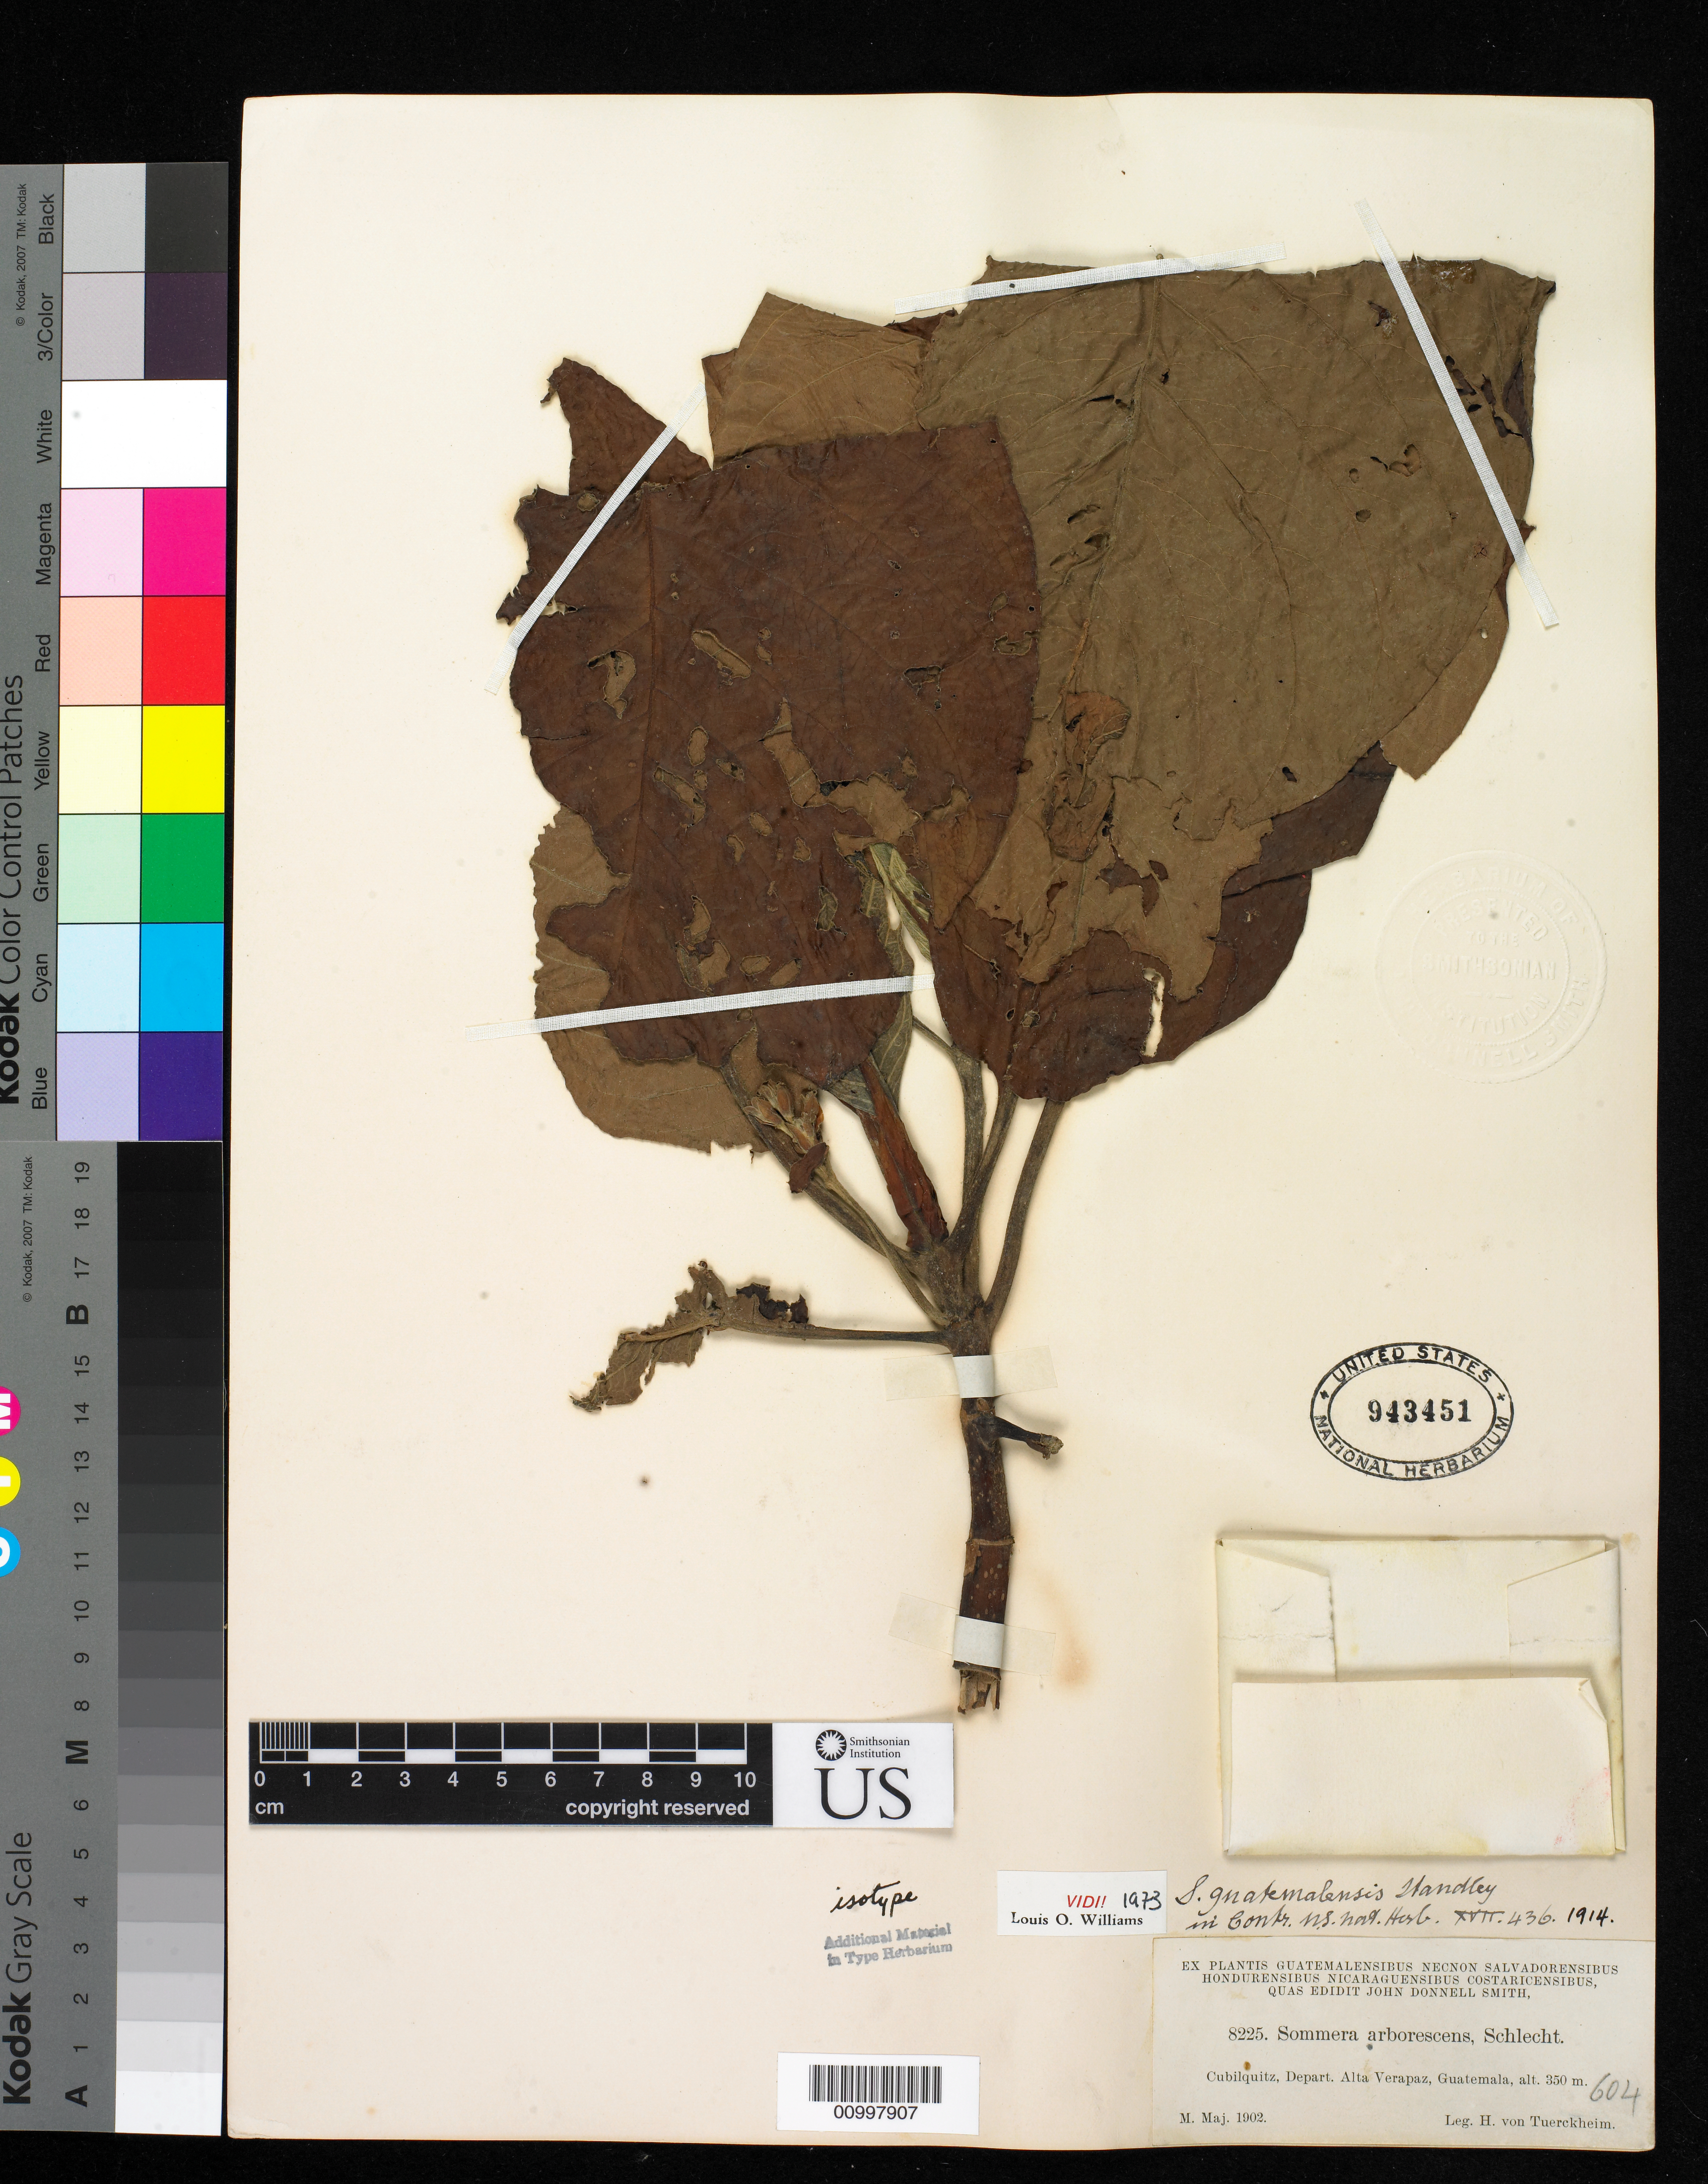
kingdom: Plantae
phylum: Tracheophyta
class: Magnoliopsida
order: Gentianales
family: Rubiaceae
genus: Sommera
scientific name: Sommera guatemalensis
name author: Standl.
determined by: Williams, Louis O.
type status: Isotype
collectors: J. Donnell Smith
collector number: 8225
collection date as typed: May 1902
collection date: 1902-05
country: Guatemala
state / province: Alta Verapaz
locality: Cubilquitz.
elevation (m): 350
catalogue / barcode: US 943451